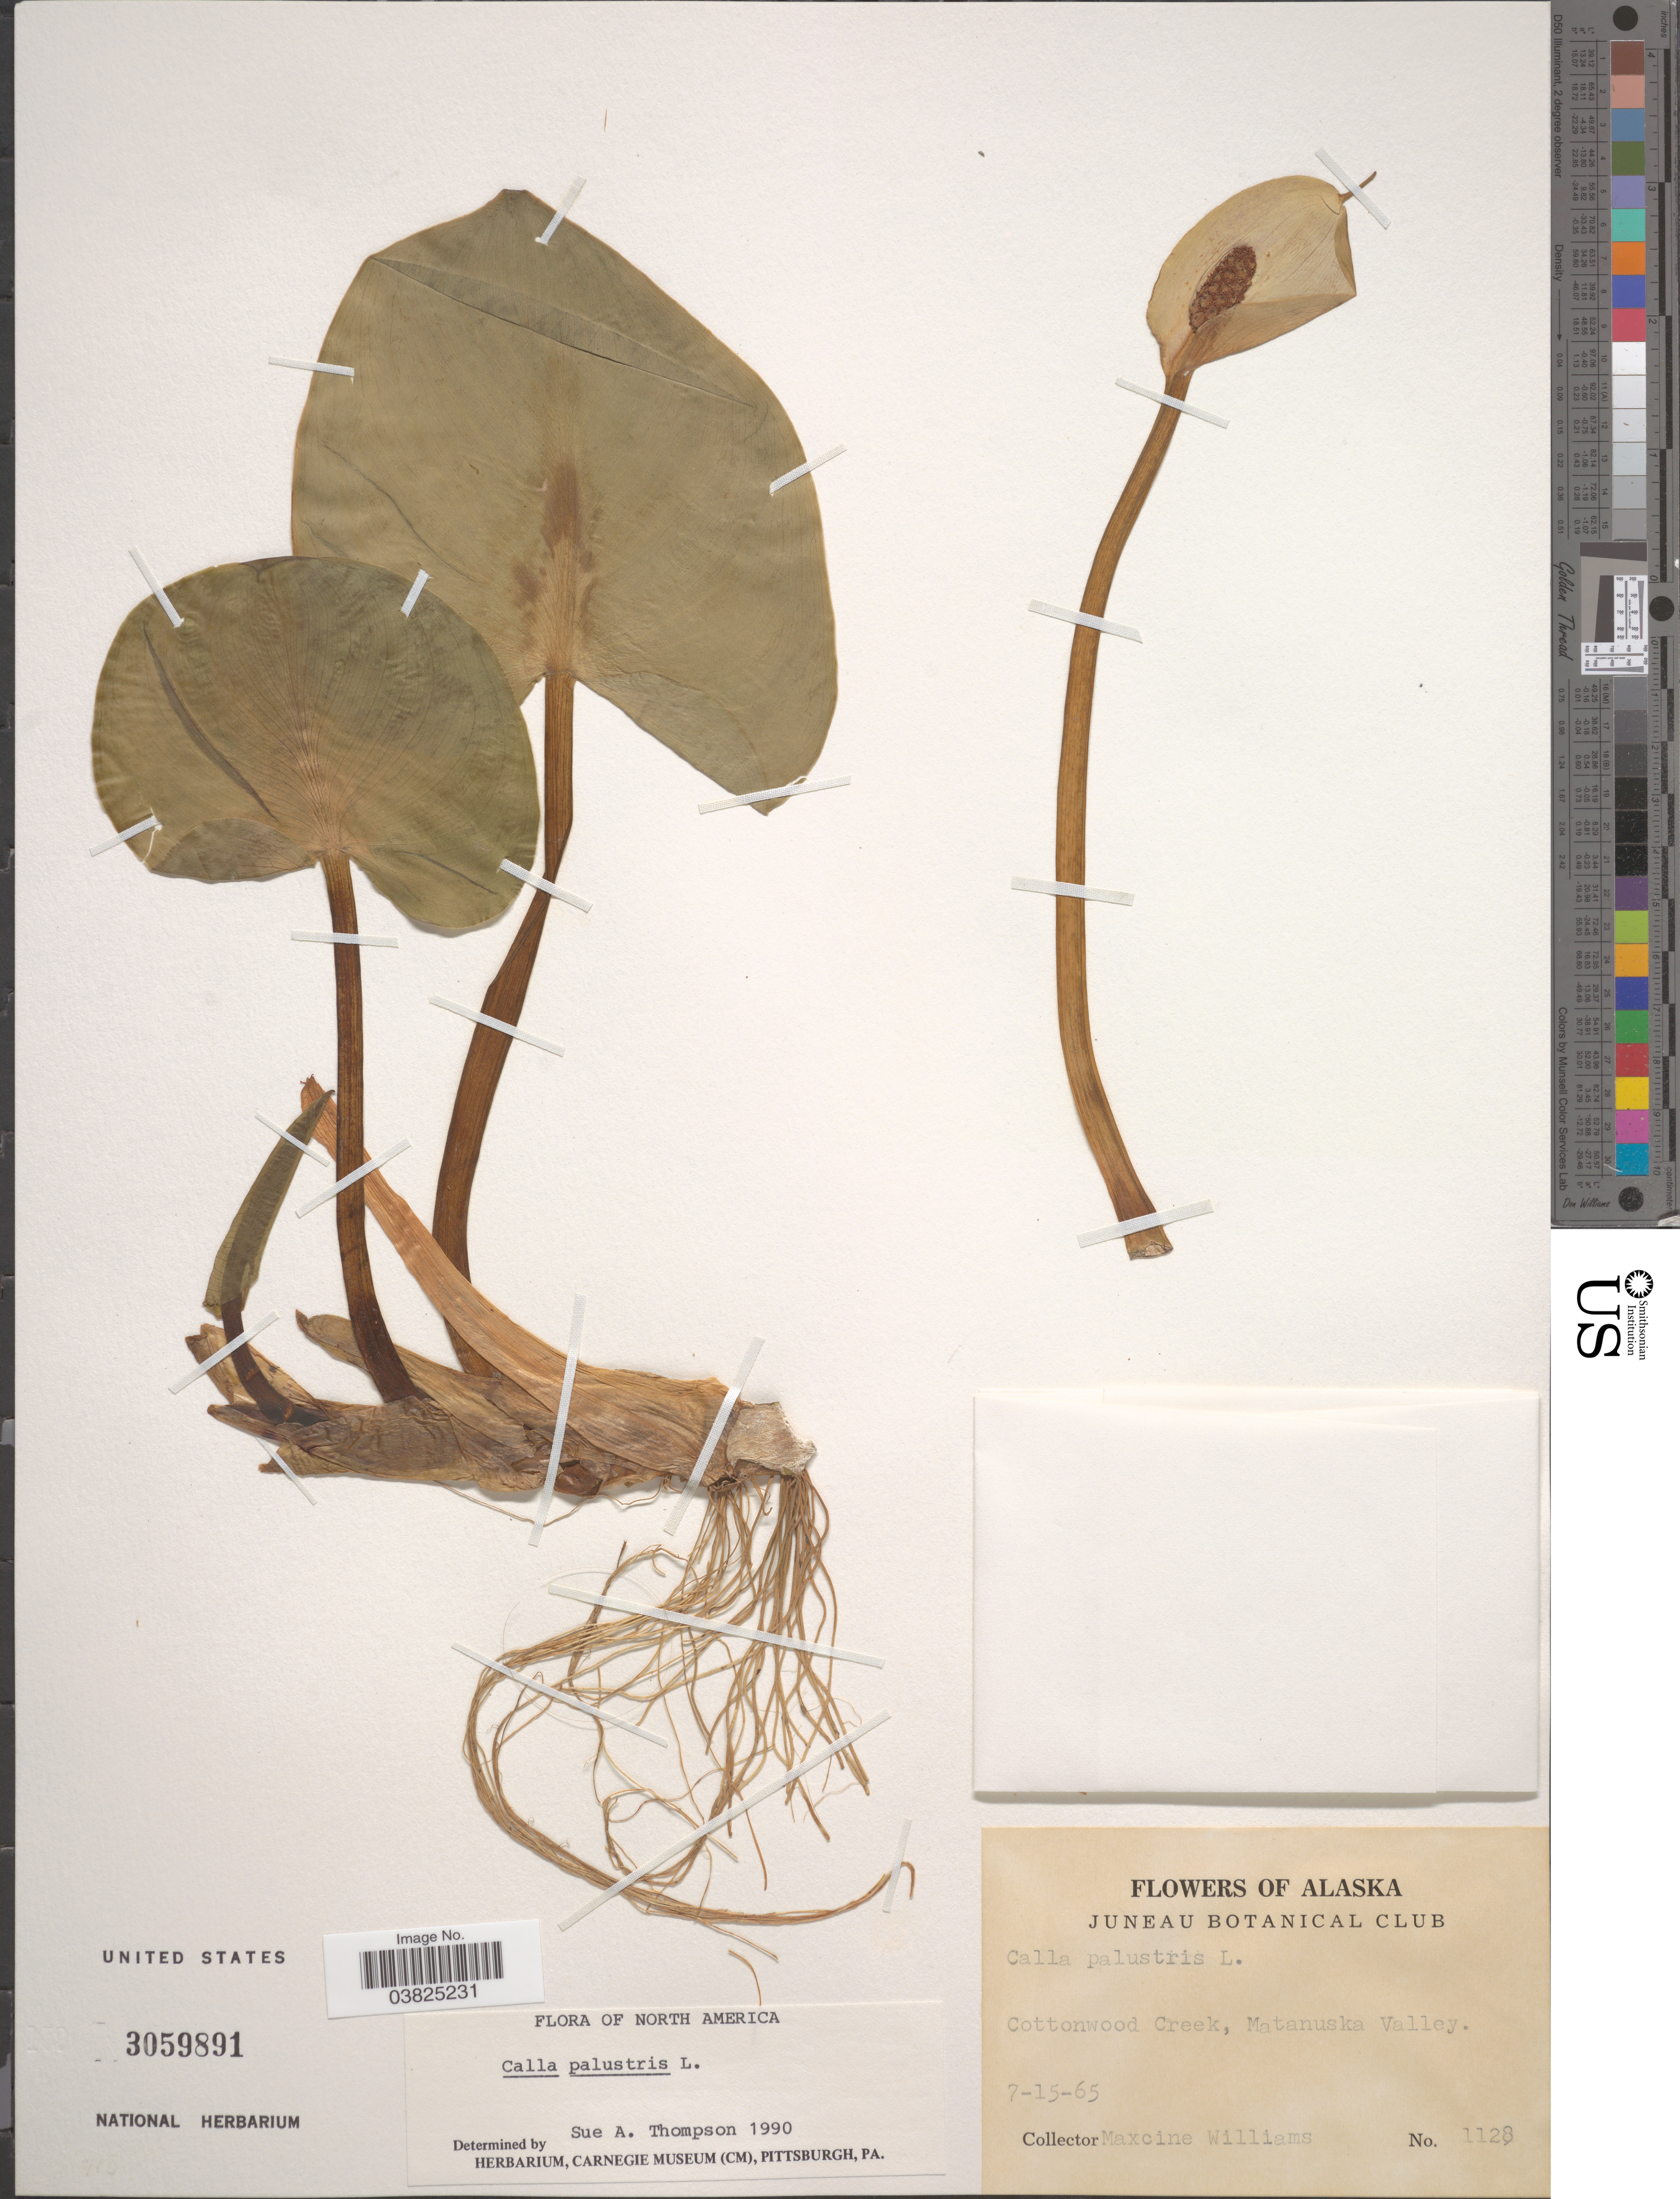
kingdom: Plantae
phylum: Tracheophyta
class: Liliopsida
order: Alismatales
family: Araceae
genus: Calla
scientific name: Calla palustris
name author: L.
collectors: M. Williams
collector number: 1128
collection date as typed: Transcribed d/m/y: 15/7/65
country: United States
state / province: Alaska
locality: Cottonwood Creek, Matanuska Valley.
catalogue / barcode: US 3059891